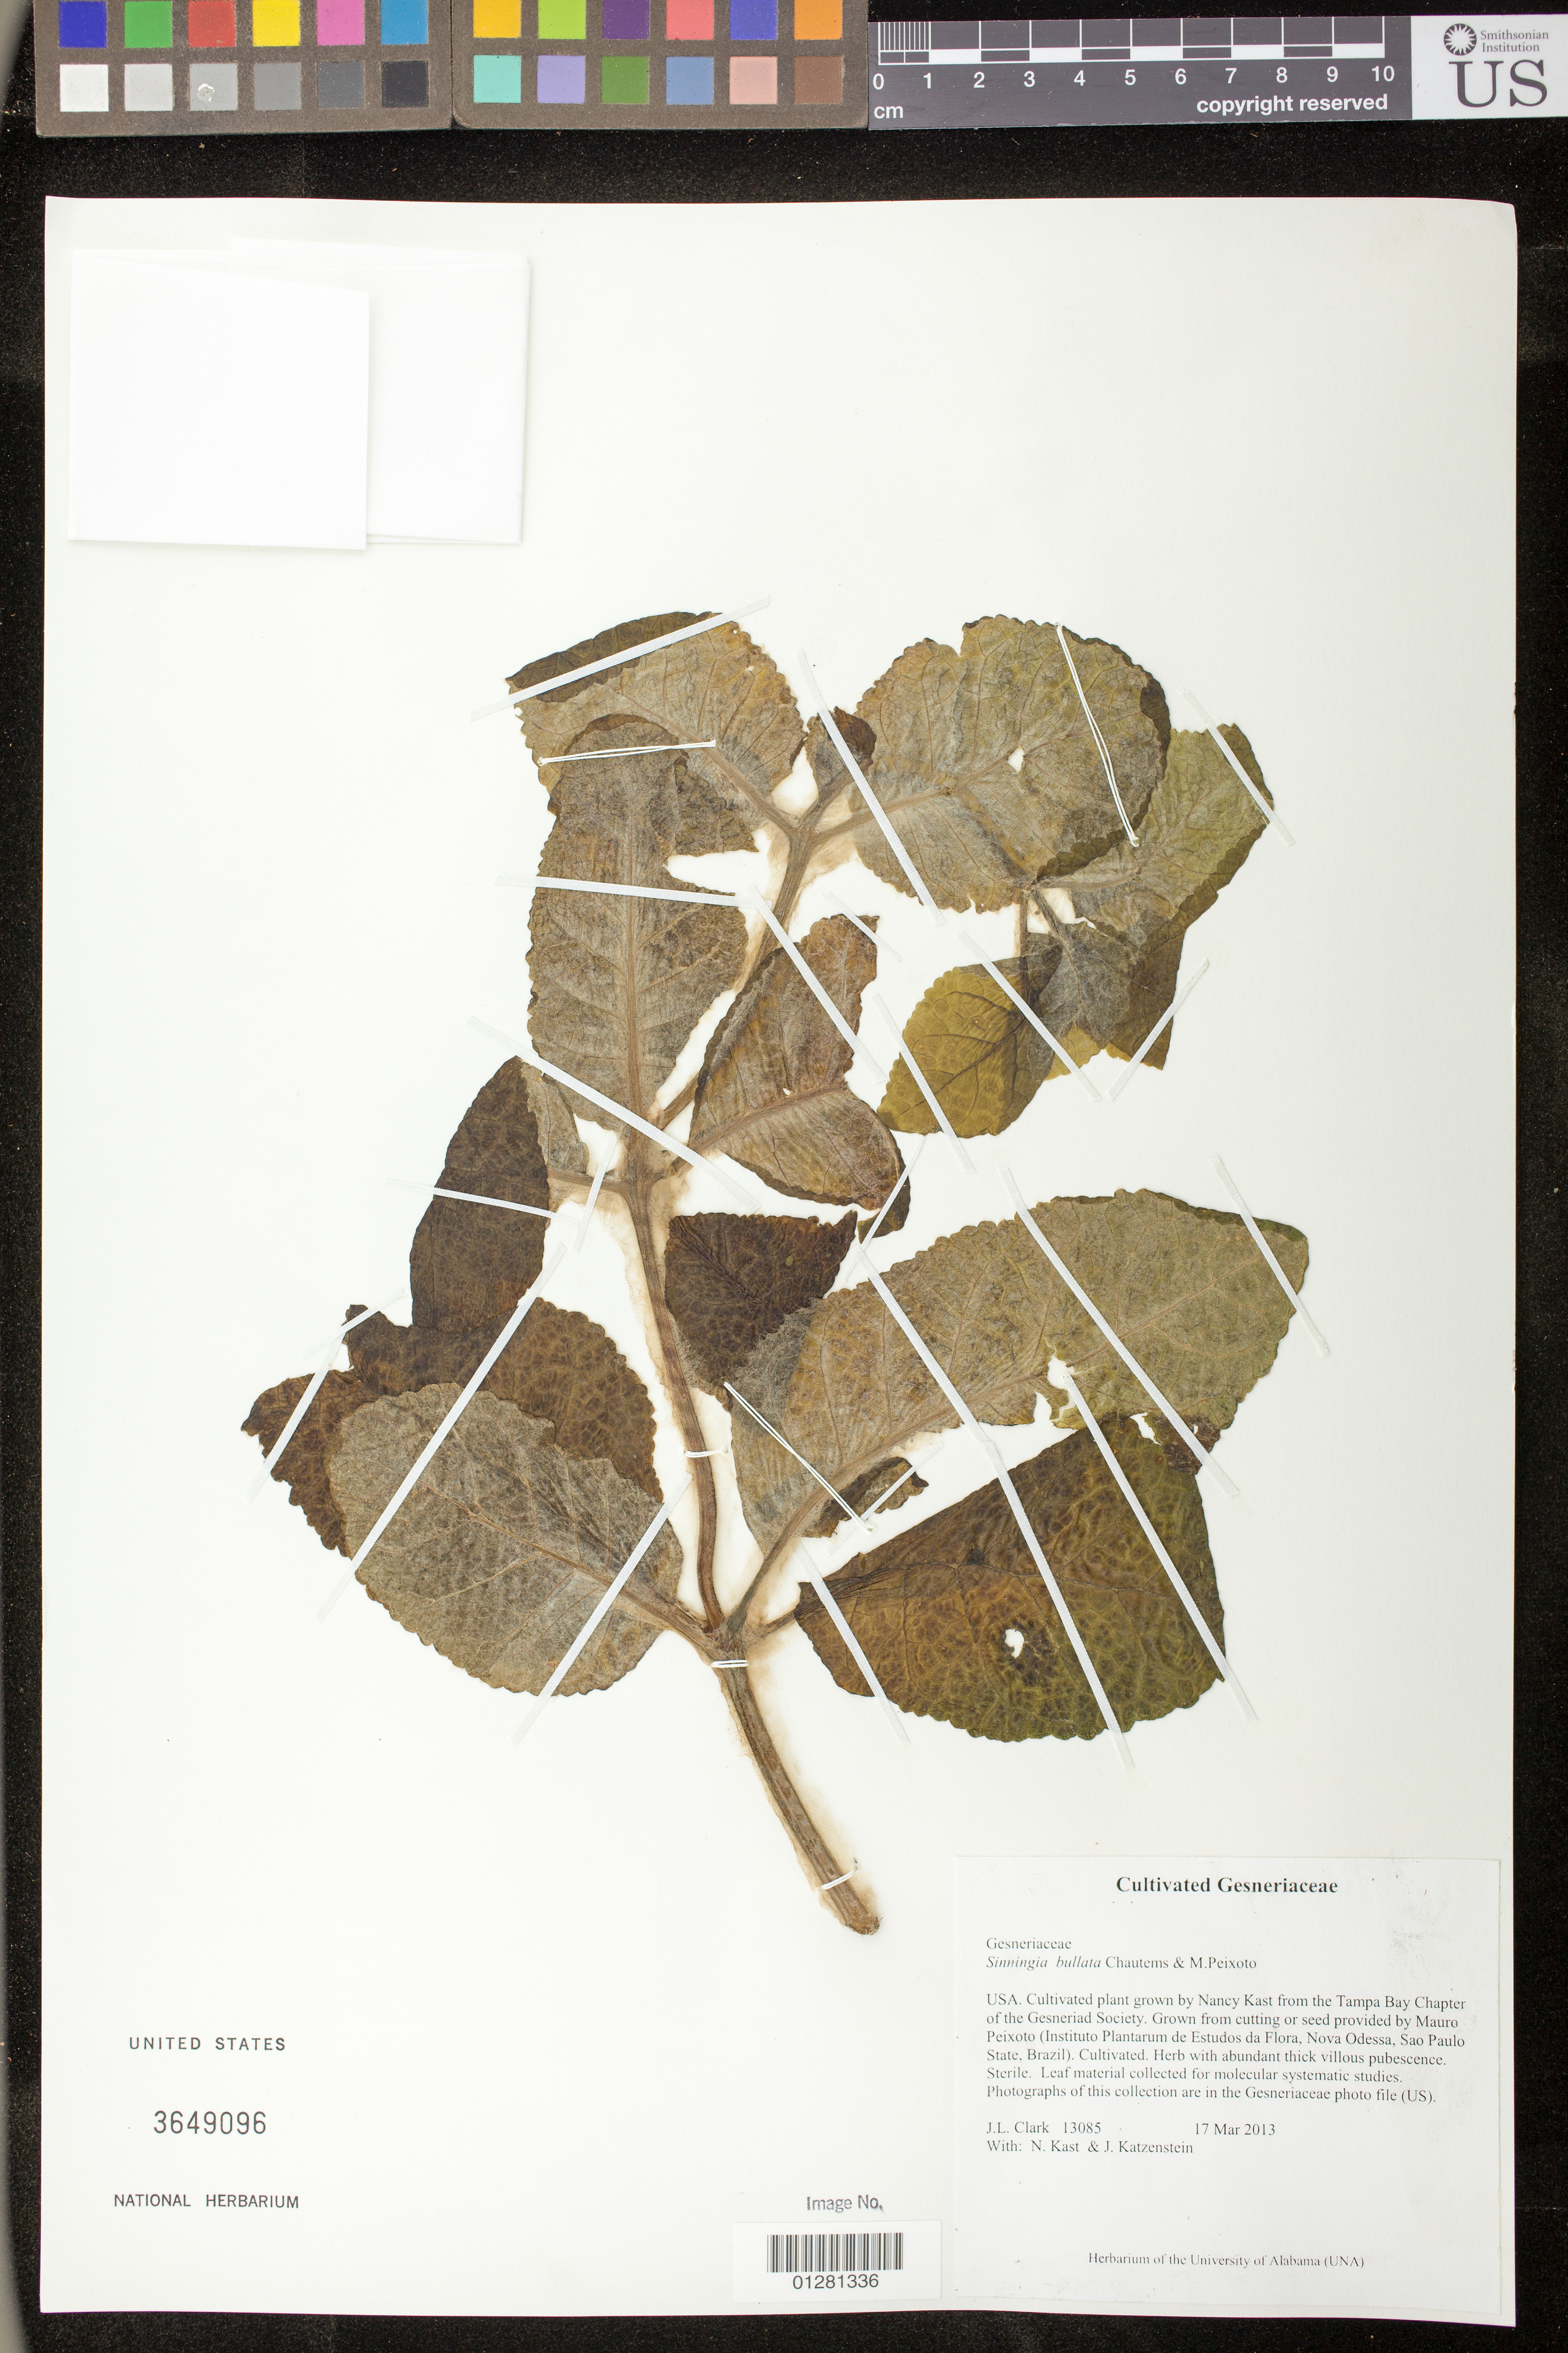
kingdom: Plantae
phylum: Tracheophyta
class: Magnoliopsida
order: Lamiales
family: Gesneriaceae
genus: Sinningia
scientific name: Sinningia bullata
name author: (Dusén ex Malme) Chautems &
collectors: J. L. Clark, N. Kast & J. Katzenstein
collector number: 13085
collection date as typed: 17 Mar 2013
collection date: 2013-03-17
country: United States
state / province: Florida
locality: Cultivated plant grown by Nancy Kast from the Tampa Bay Chapter of the Gesneriad Society.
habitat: Cultivated. Herb.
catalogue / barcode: US 3649096